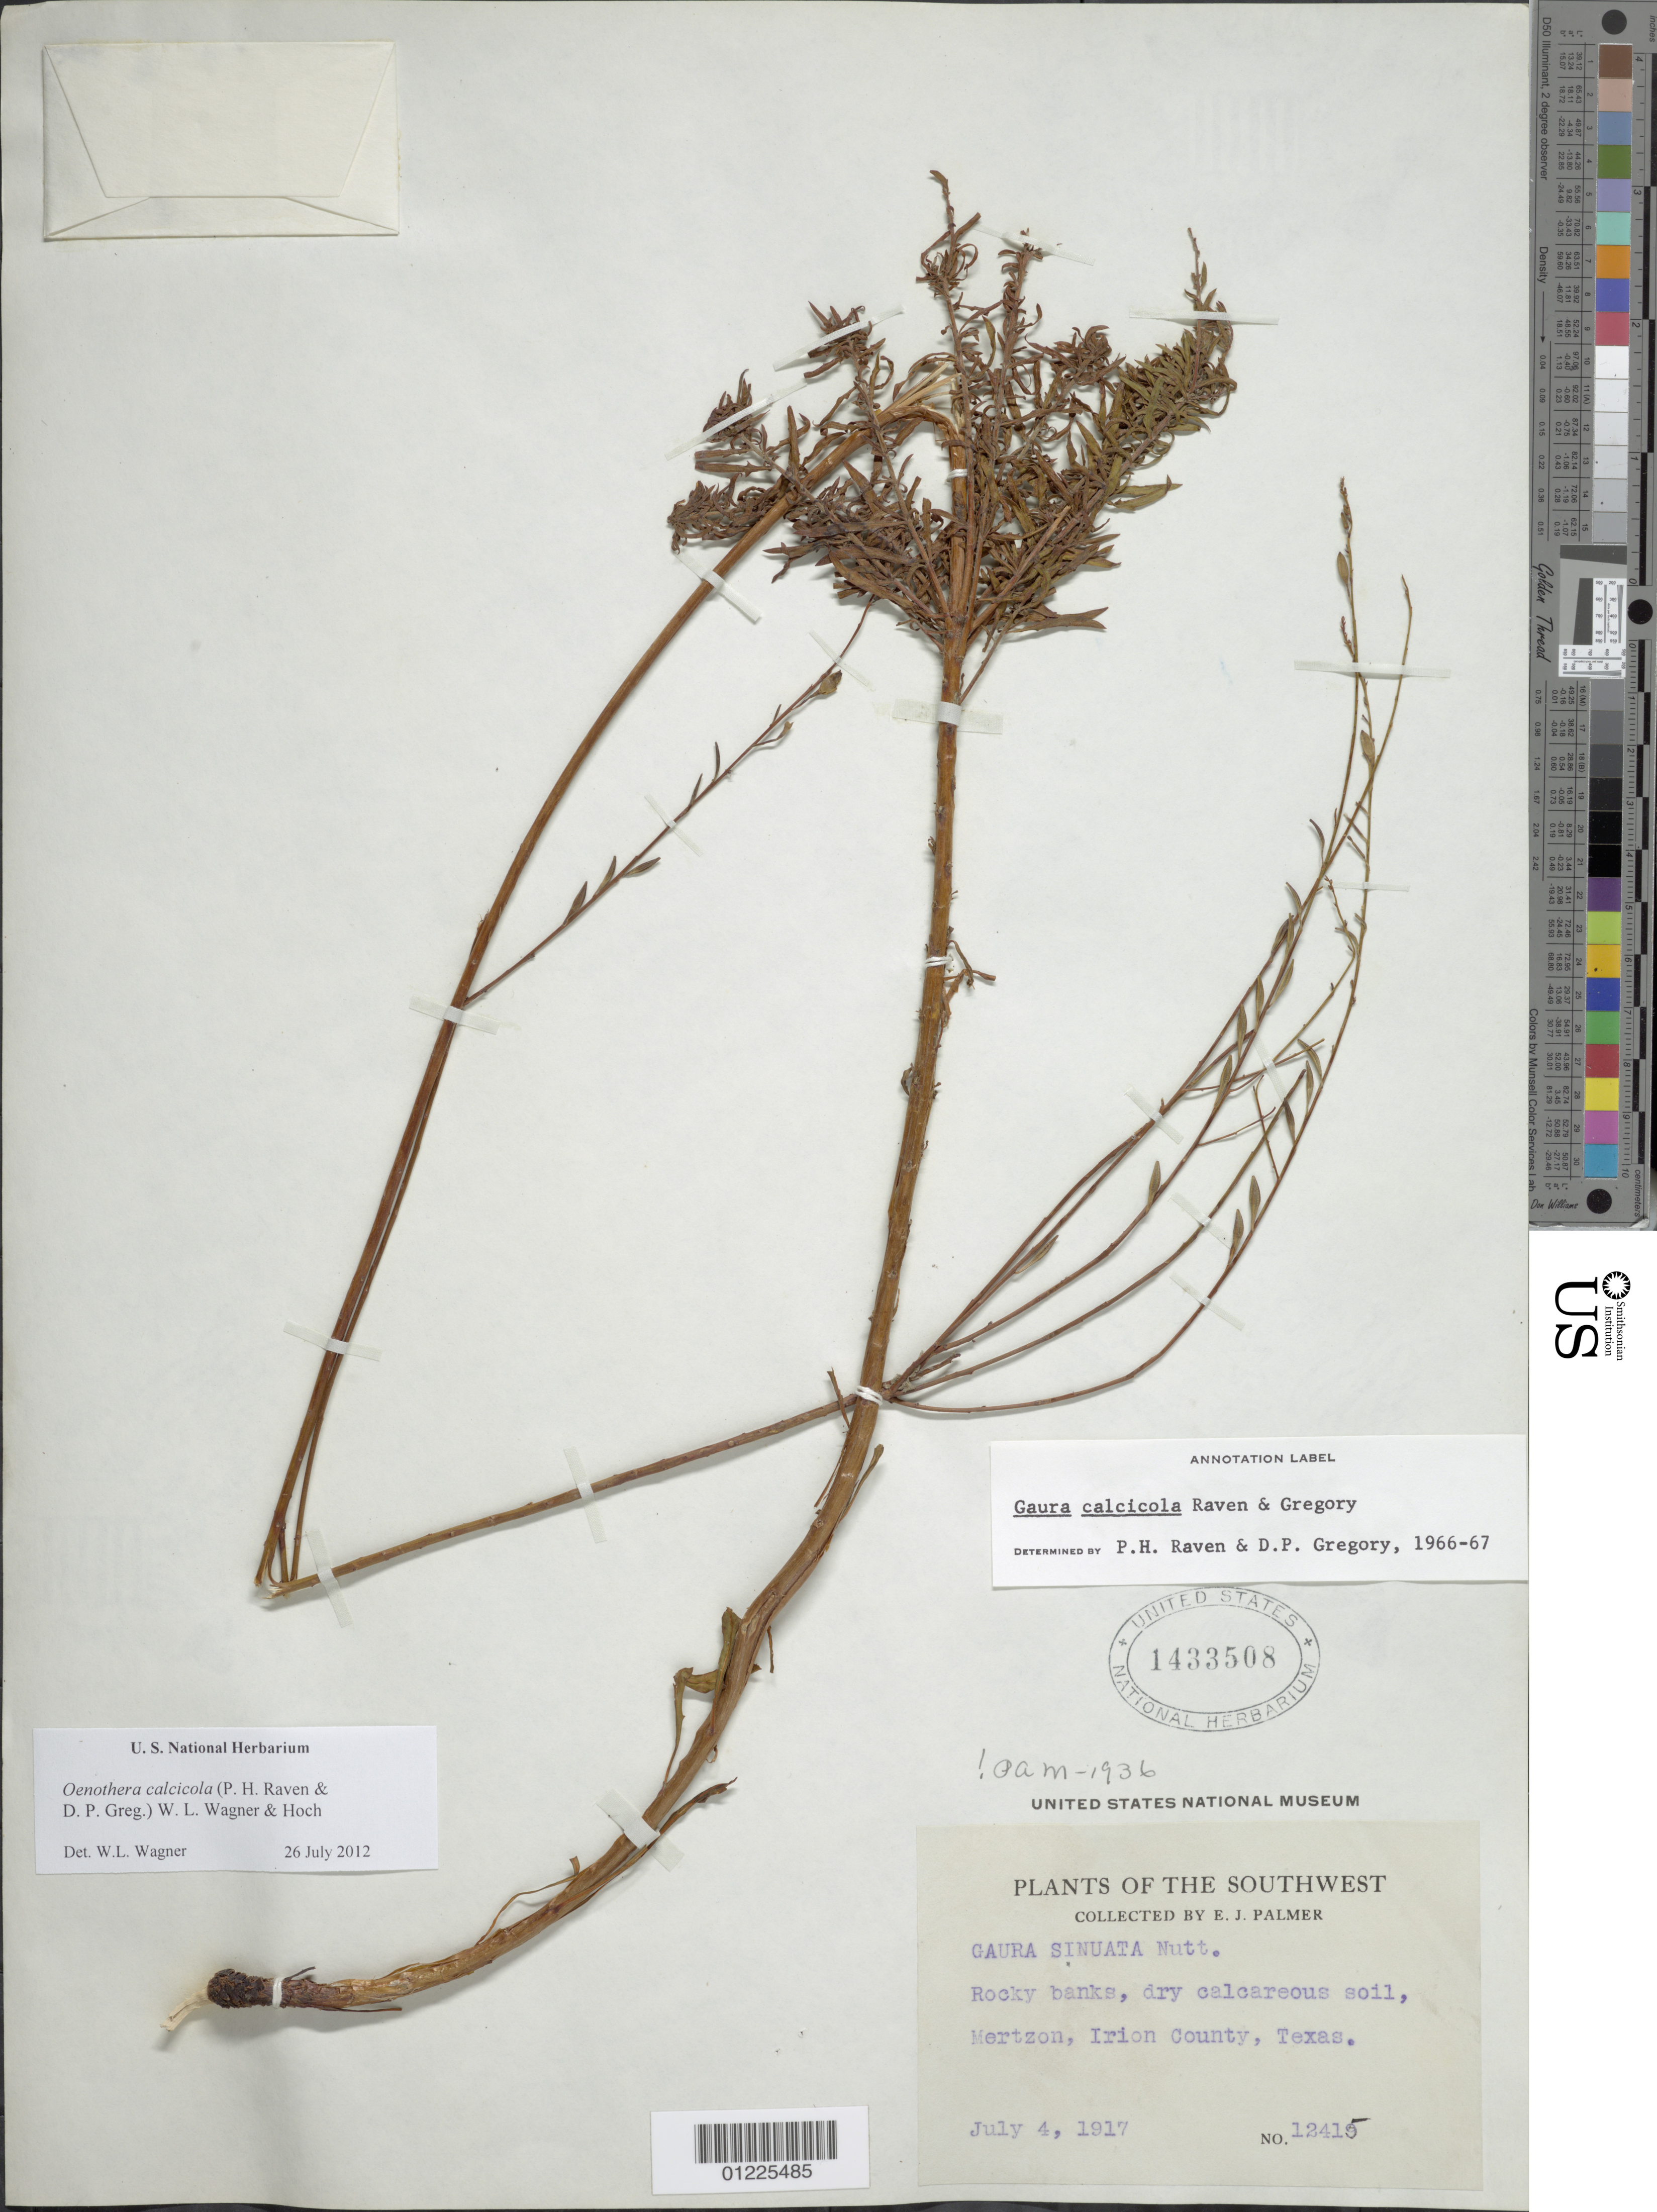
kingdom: Plantae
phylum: Tracheophyta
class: Magnoliopsida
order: Myrtales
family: Onagraceae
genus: Oenothera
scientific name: Oenothera calcicola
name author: (P.H. Raven & D.P. Greg.) W.L. Wagner & Hoch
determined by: Wagner, W. L., (BOT), Smithsonian Institution - National Museum of Natural History (UNITED STATES)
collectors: E. J. Palmer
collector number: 12415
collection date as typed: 04 Jul 1917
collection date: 1917-07-04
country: United States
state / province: Texas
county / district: Irion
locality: Mertzon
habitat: Rocky banks, dry calcareous soil.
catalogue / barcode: US 1433508